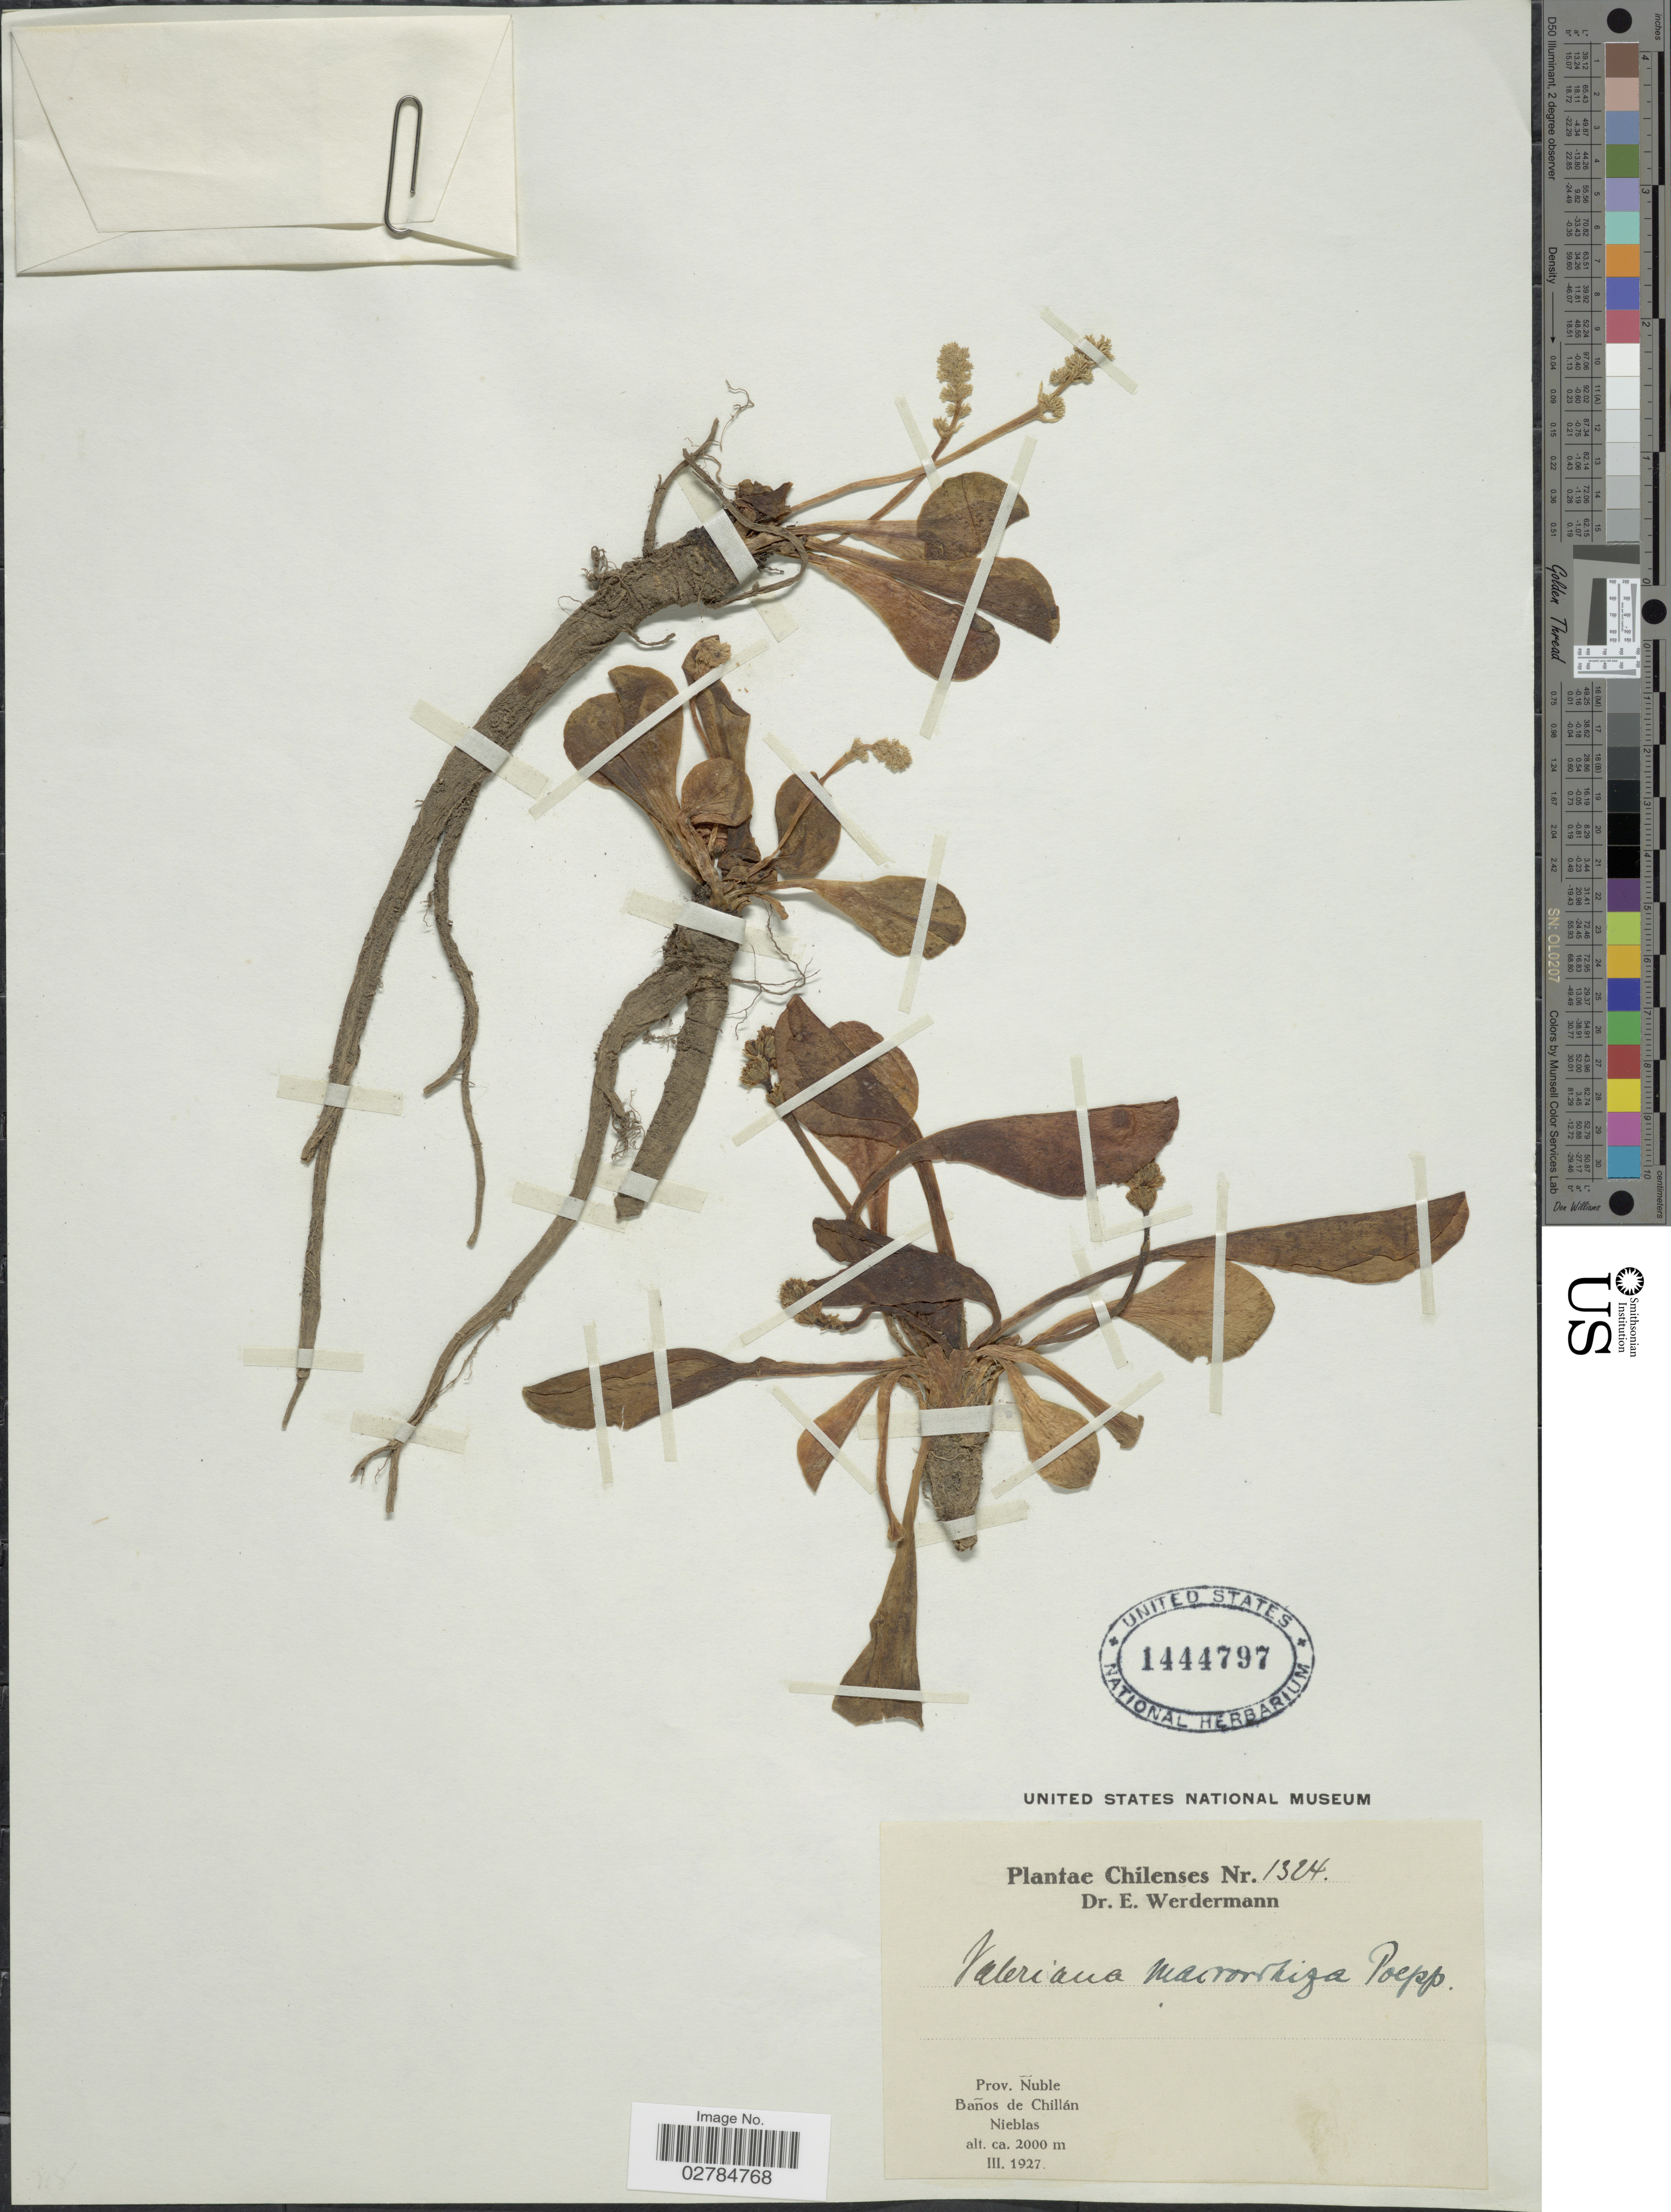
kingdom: Plantae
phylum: Tracheophyta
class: Magnoliopsida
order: Dipsacales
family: Caprifoliaceae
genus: Valeriana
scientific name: Valeriana macrorhiza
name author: Poepp. ex DC.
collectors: E. Werdermann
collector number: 1324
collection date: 1927-03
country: Chile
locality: Prov. Nuble, Baños de Chillán, Nieblas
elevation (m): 2000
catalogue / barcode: US 1444797